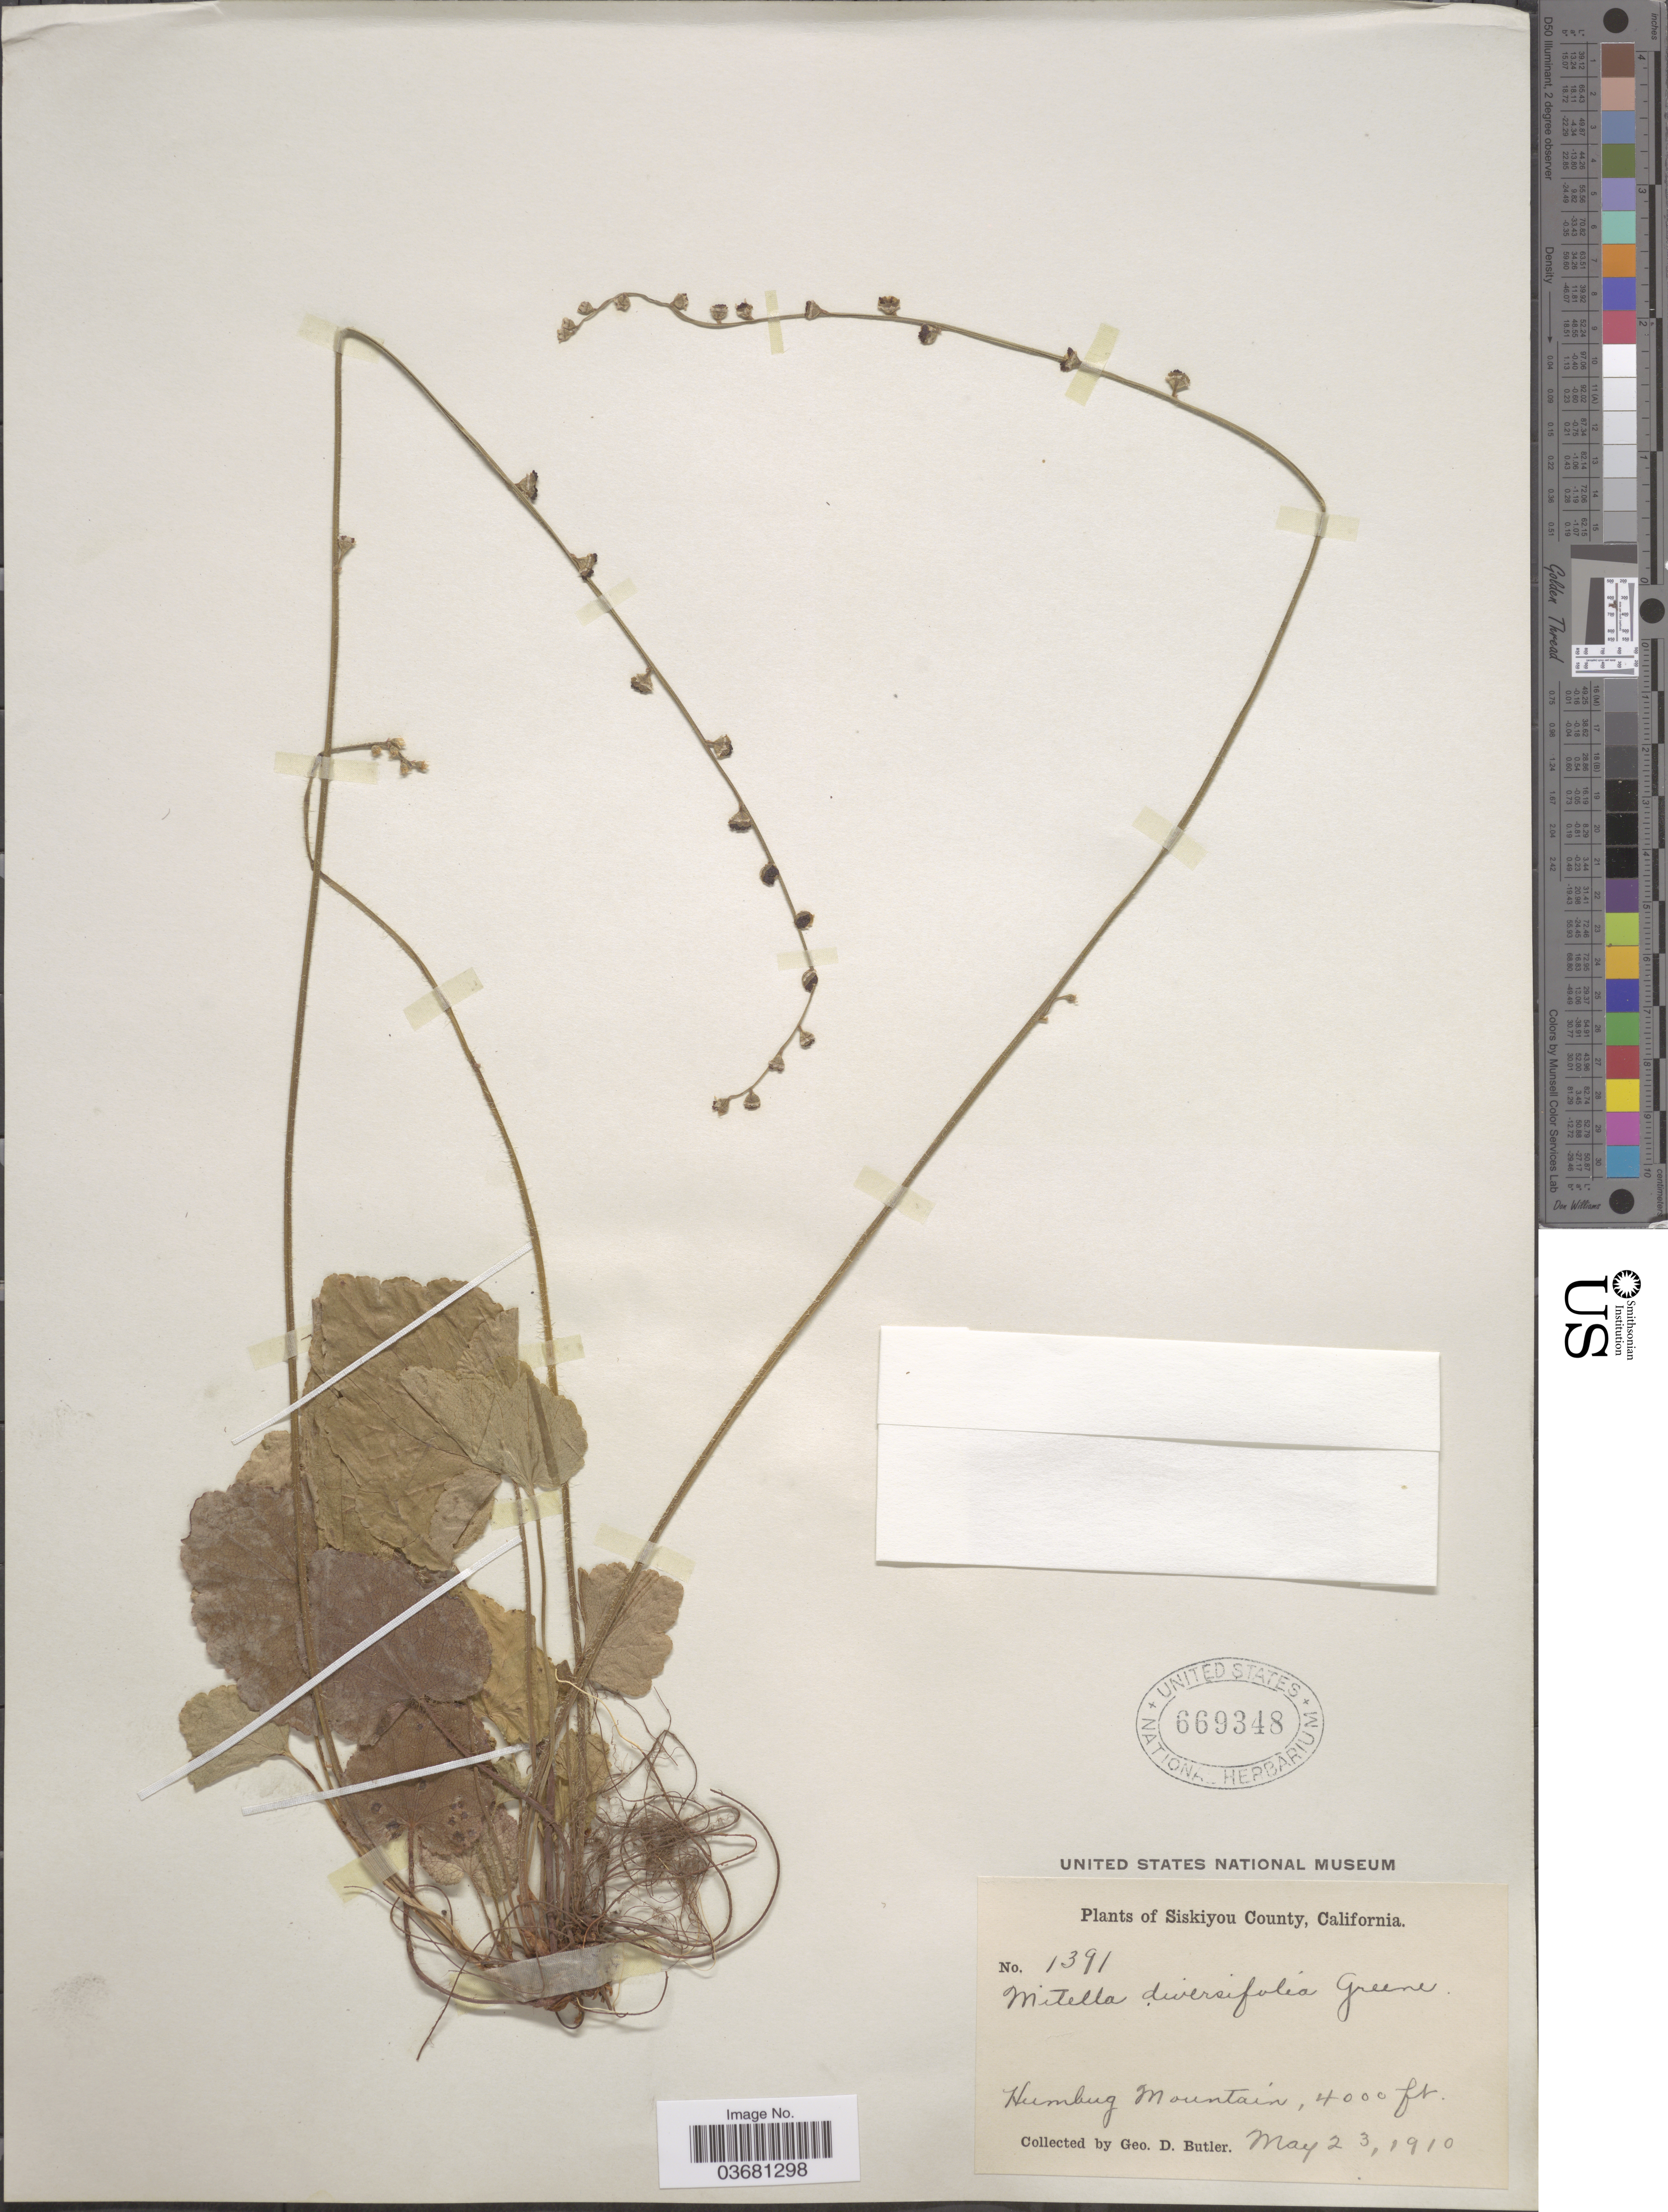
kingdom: Plantae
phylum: Tracheophyta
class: Magnoliopsida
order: Saxifragales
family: Saxifragaceae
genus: Mitella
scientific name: Mitella diversifolia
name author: Greene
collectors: G. D. Butler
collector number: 1391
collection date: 1910-05-23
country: United States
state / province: California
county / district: Siskiyou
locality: Siskiyou County. Humbug Mountain.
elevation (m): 1219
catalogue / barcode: US 669348